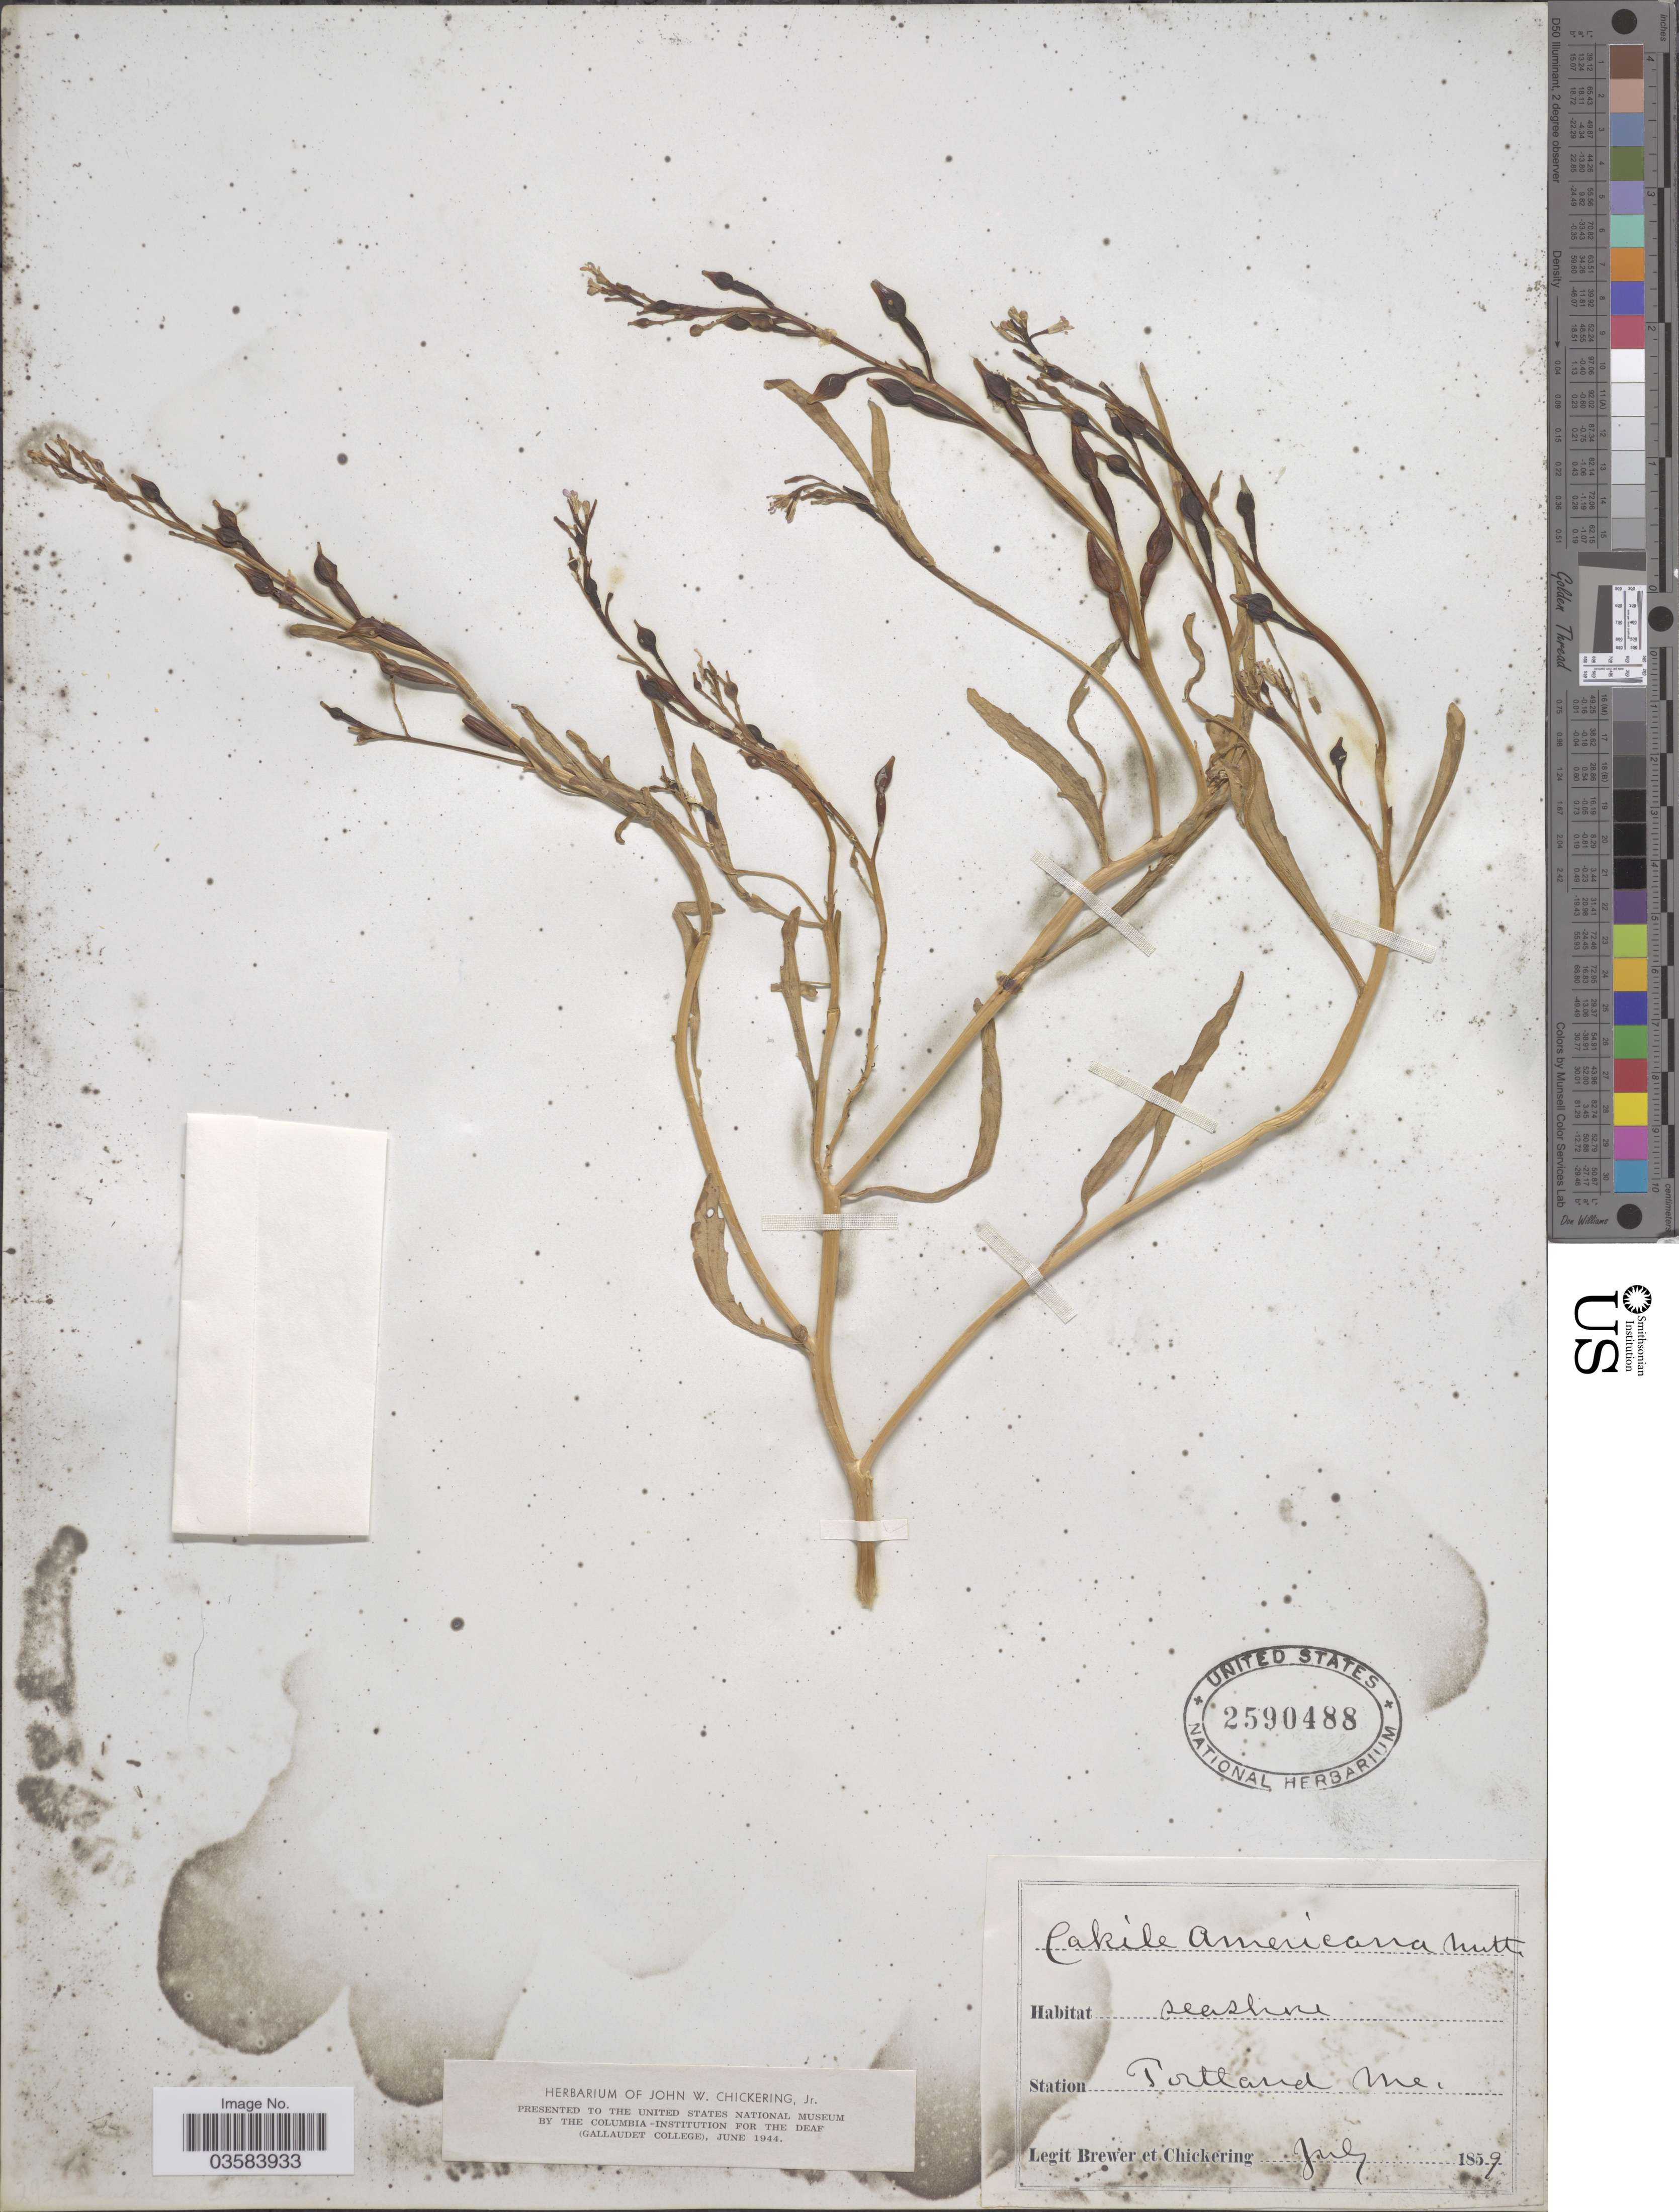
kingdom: Plantae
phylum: Tracheophyta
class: Magnoliopsida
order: Brassicales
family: Brassicaceae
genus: Cakile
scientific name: Cakile sp.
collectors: -. Brewer & -. Chickering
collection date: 1859-07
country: United States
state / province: Maine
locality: Portland Me. Seashore.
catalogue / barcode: US 2590488